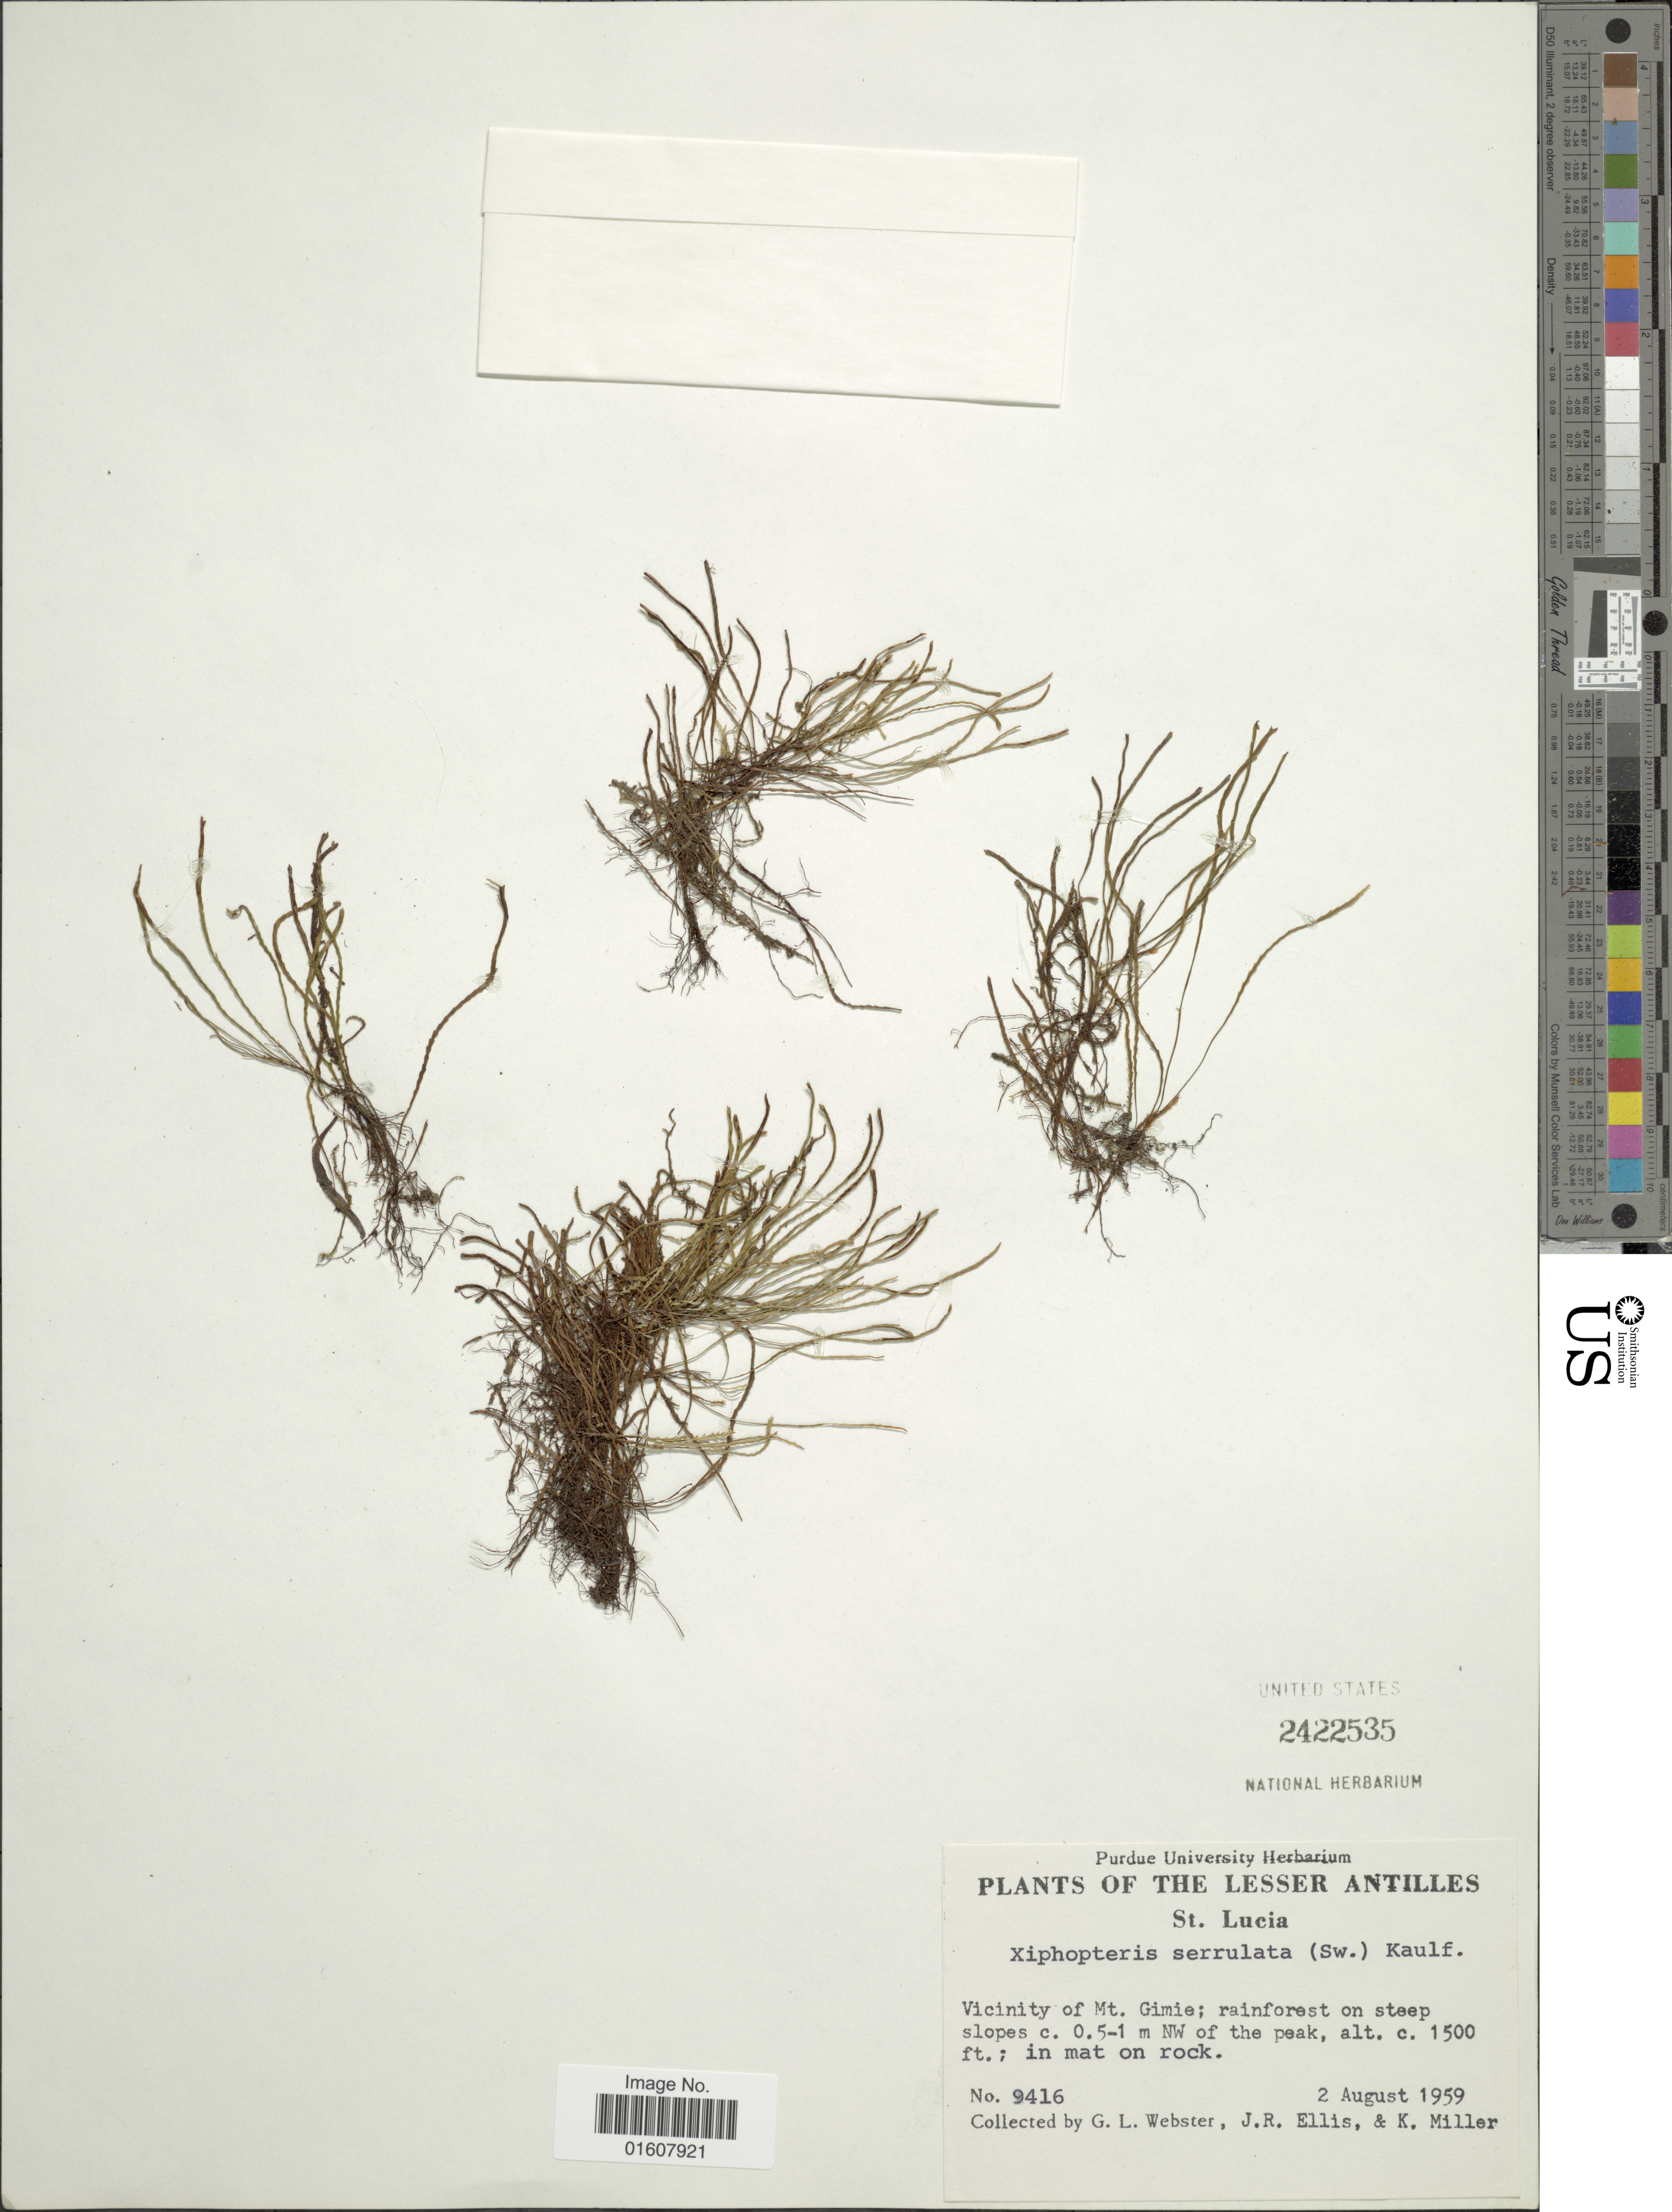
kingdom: Plantae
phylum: Tracheophyta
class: Polypodiopsida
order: Polypodiales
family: Polypodiaceae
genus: Cochlidium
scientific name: Cochlidium serrulatum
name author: (Sw.) L.E. Bishop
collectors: G. L. Webster, J. R. Ellis & K. Miller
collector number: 9416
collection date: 1959-08-02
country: St. Lucia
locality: Lesser Antilles. Vicinity of Mt. Gimie; rainforest on steep slopes c. 0.5-1 m NW of the peak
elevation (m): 457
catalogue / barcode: US 2422535